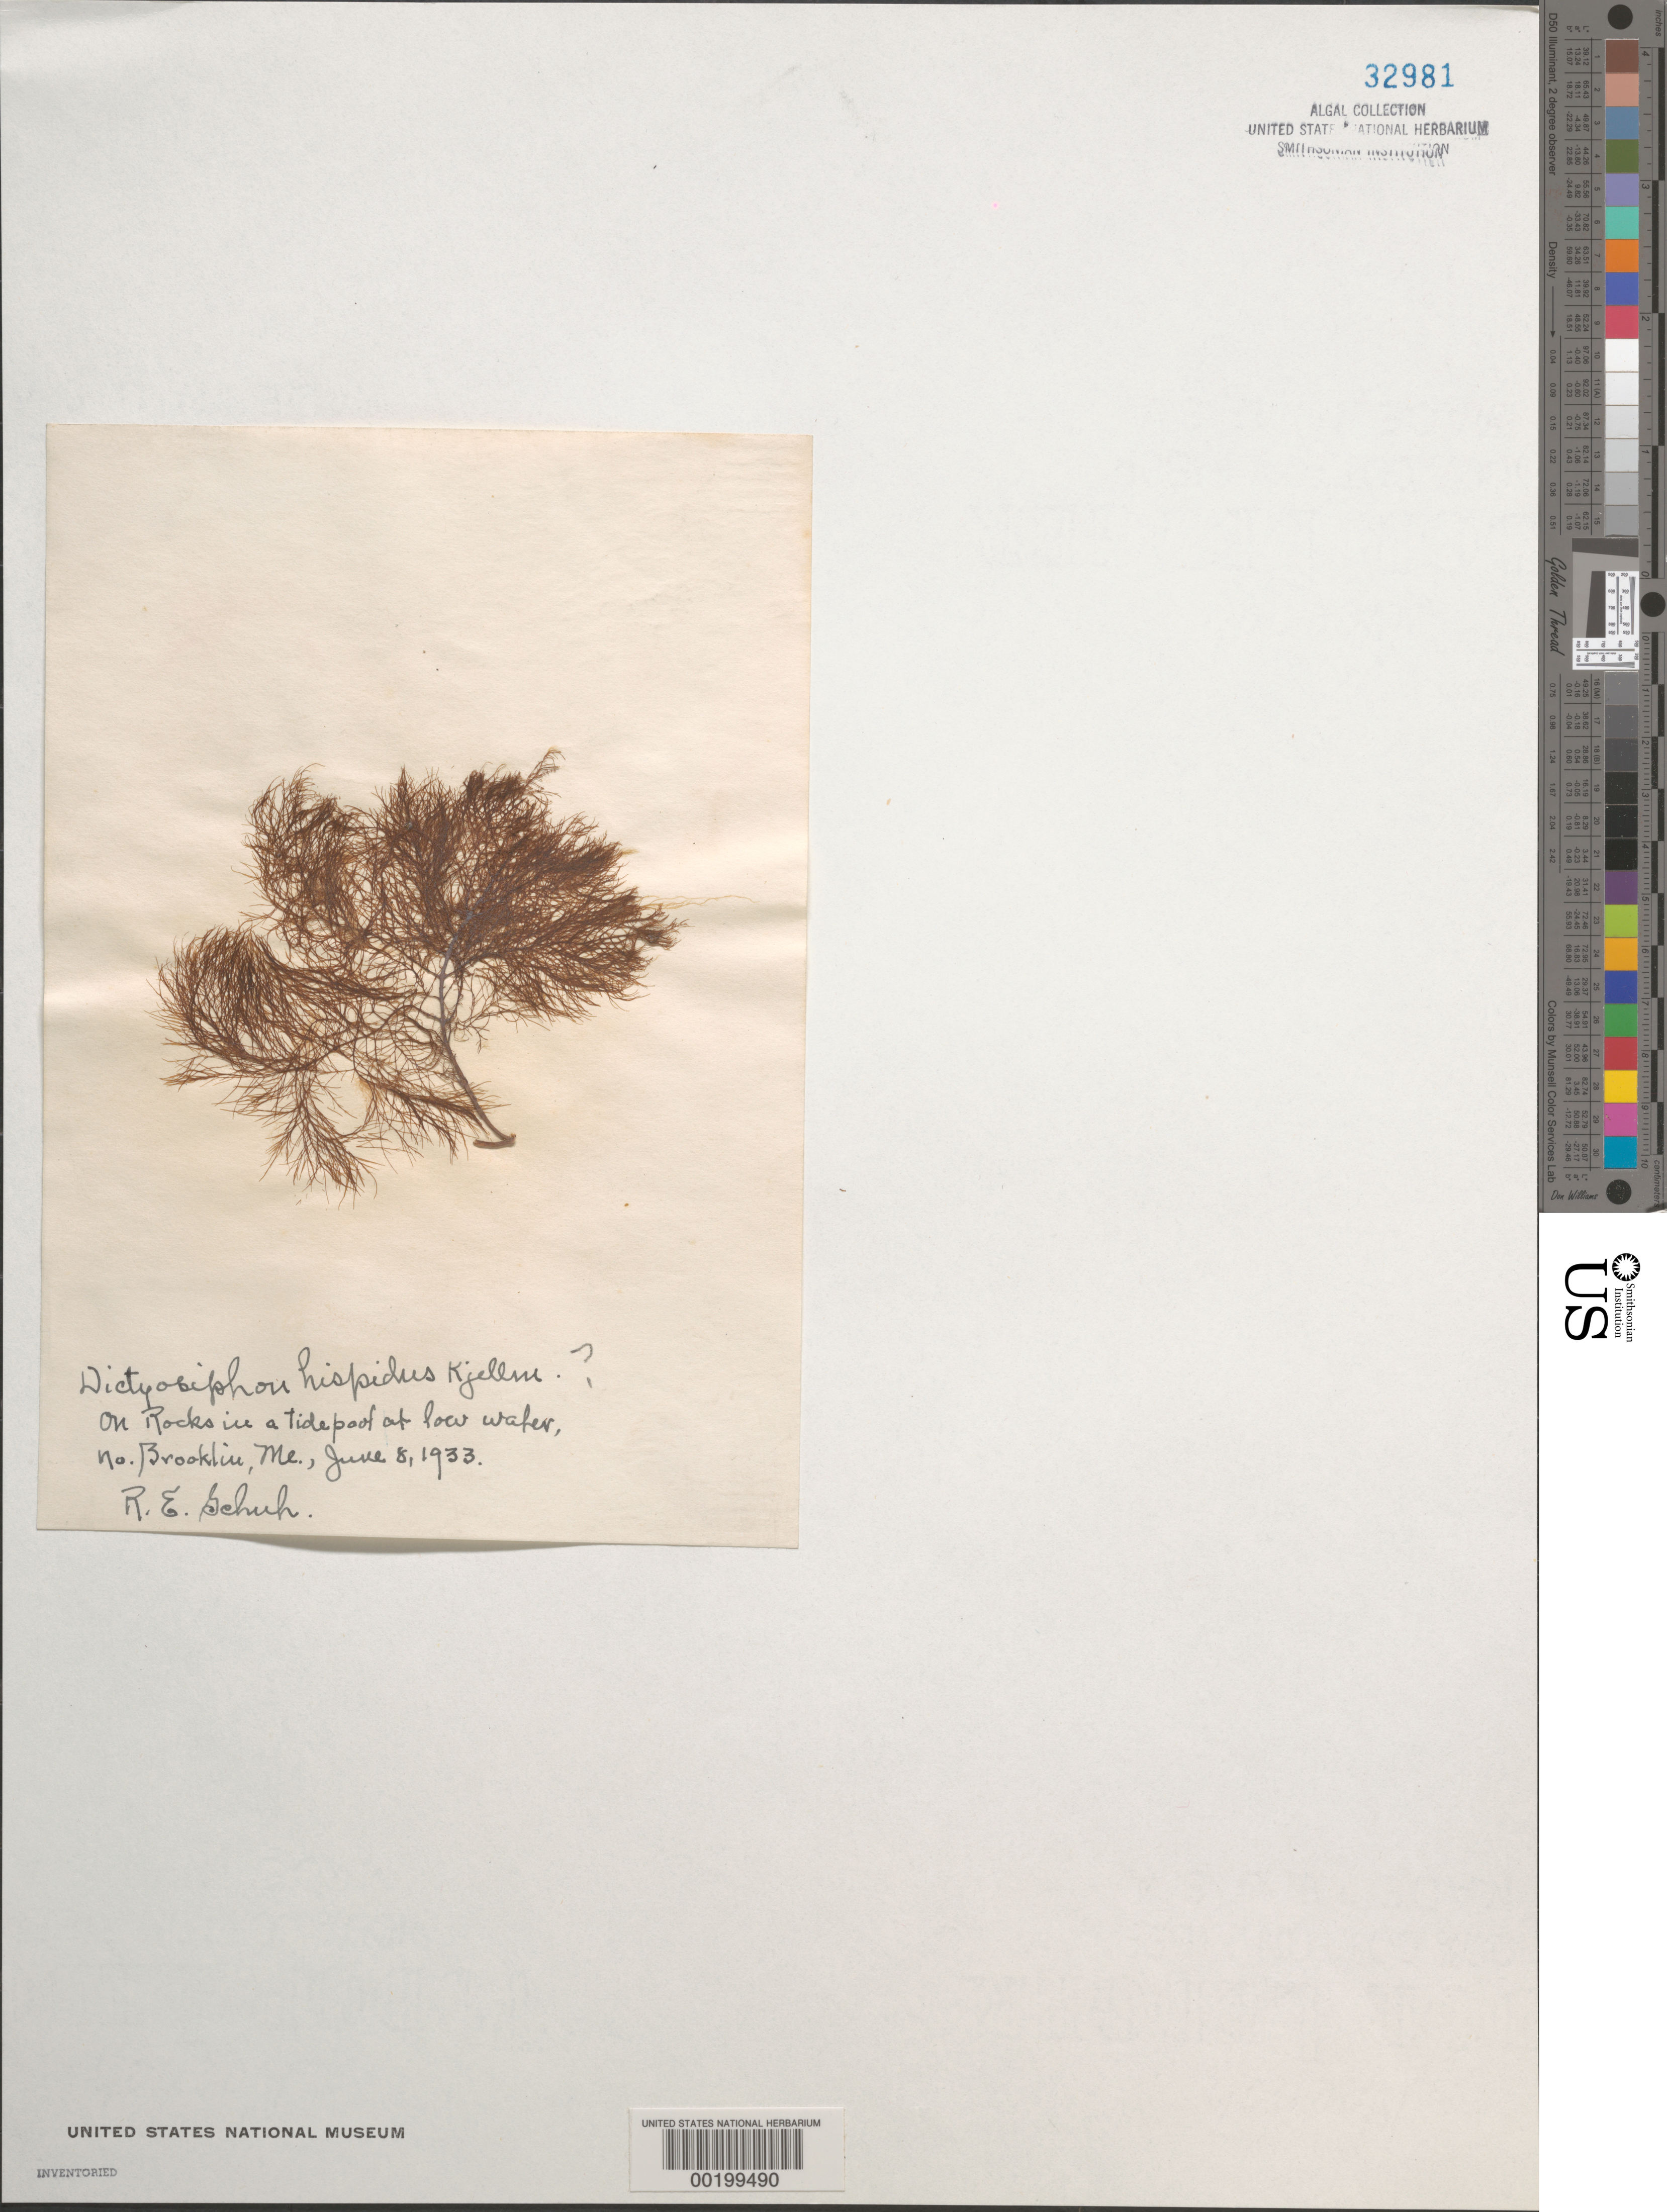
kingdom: Chromista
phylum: Ochrophyta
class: Phaeophyceae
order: Dictyosiphonales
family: Dictyosiphonaceae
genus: Dictyosiphon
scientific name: Dictyosiphon foeniculaceus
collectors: R. Schuh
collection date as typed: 08 Jun 1933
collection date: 1933-06-08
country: United States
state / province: Maine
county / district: Hancock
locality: North Brooklin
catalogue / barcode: US 32981